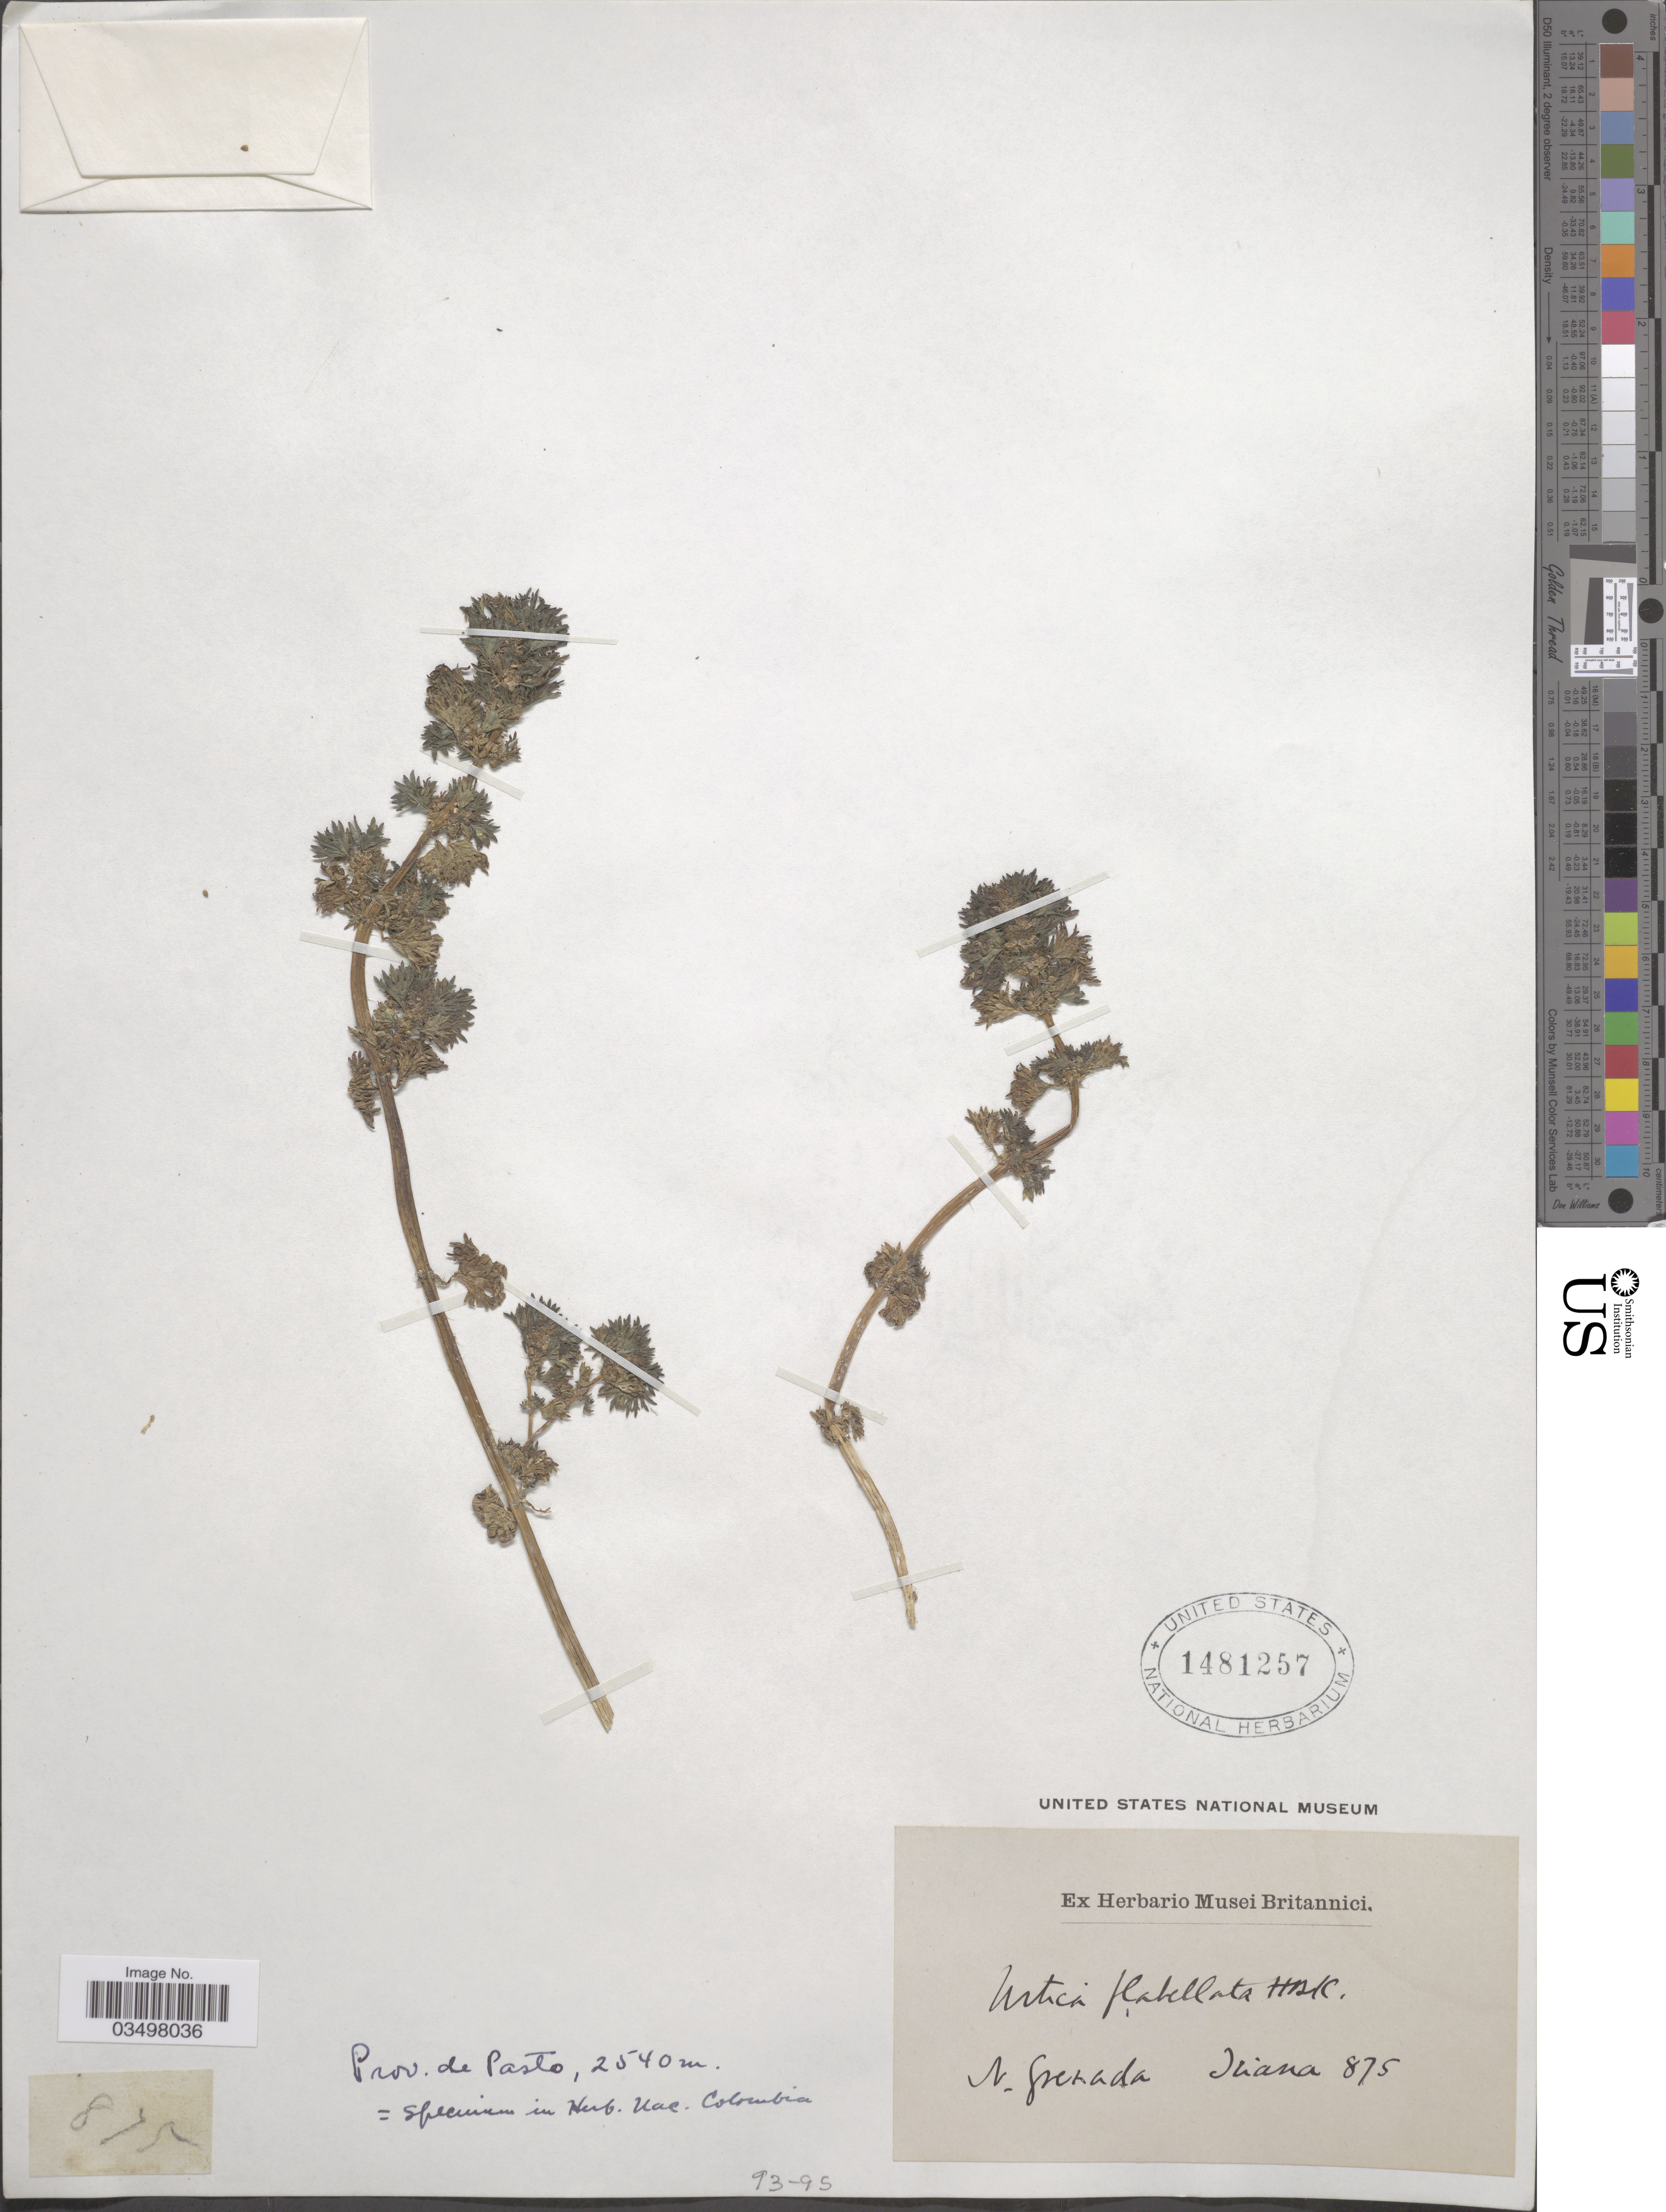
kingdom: Plantae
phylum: Tracheophyta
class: Magnoliopsida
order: Rosales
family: Urticaceae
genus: Urtica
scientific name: Urtica flabellata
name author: Kunth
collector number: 875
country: Spain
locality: Prov. de Pasto. N. Grenada. Triana.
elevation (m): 2540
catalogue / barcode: US 1481257